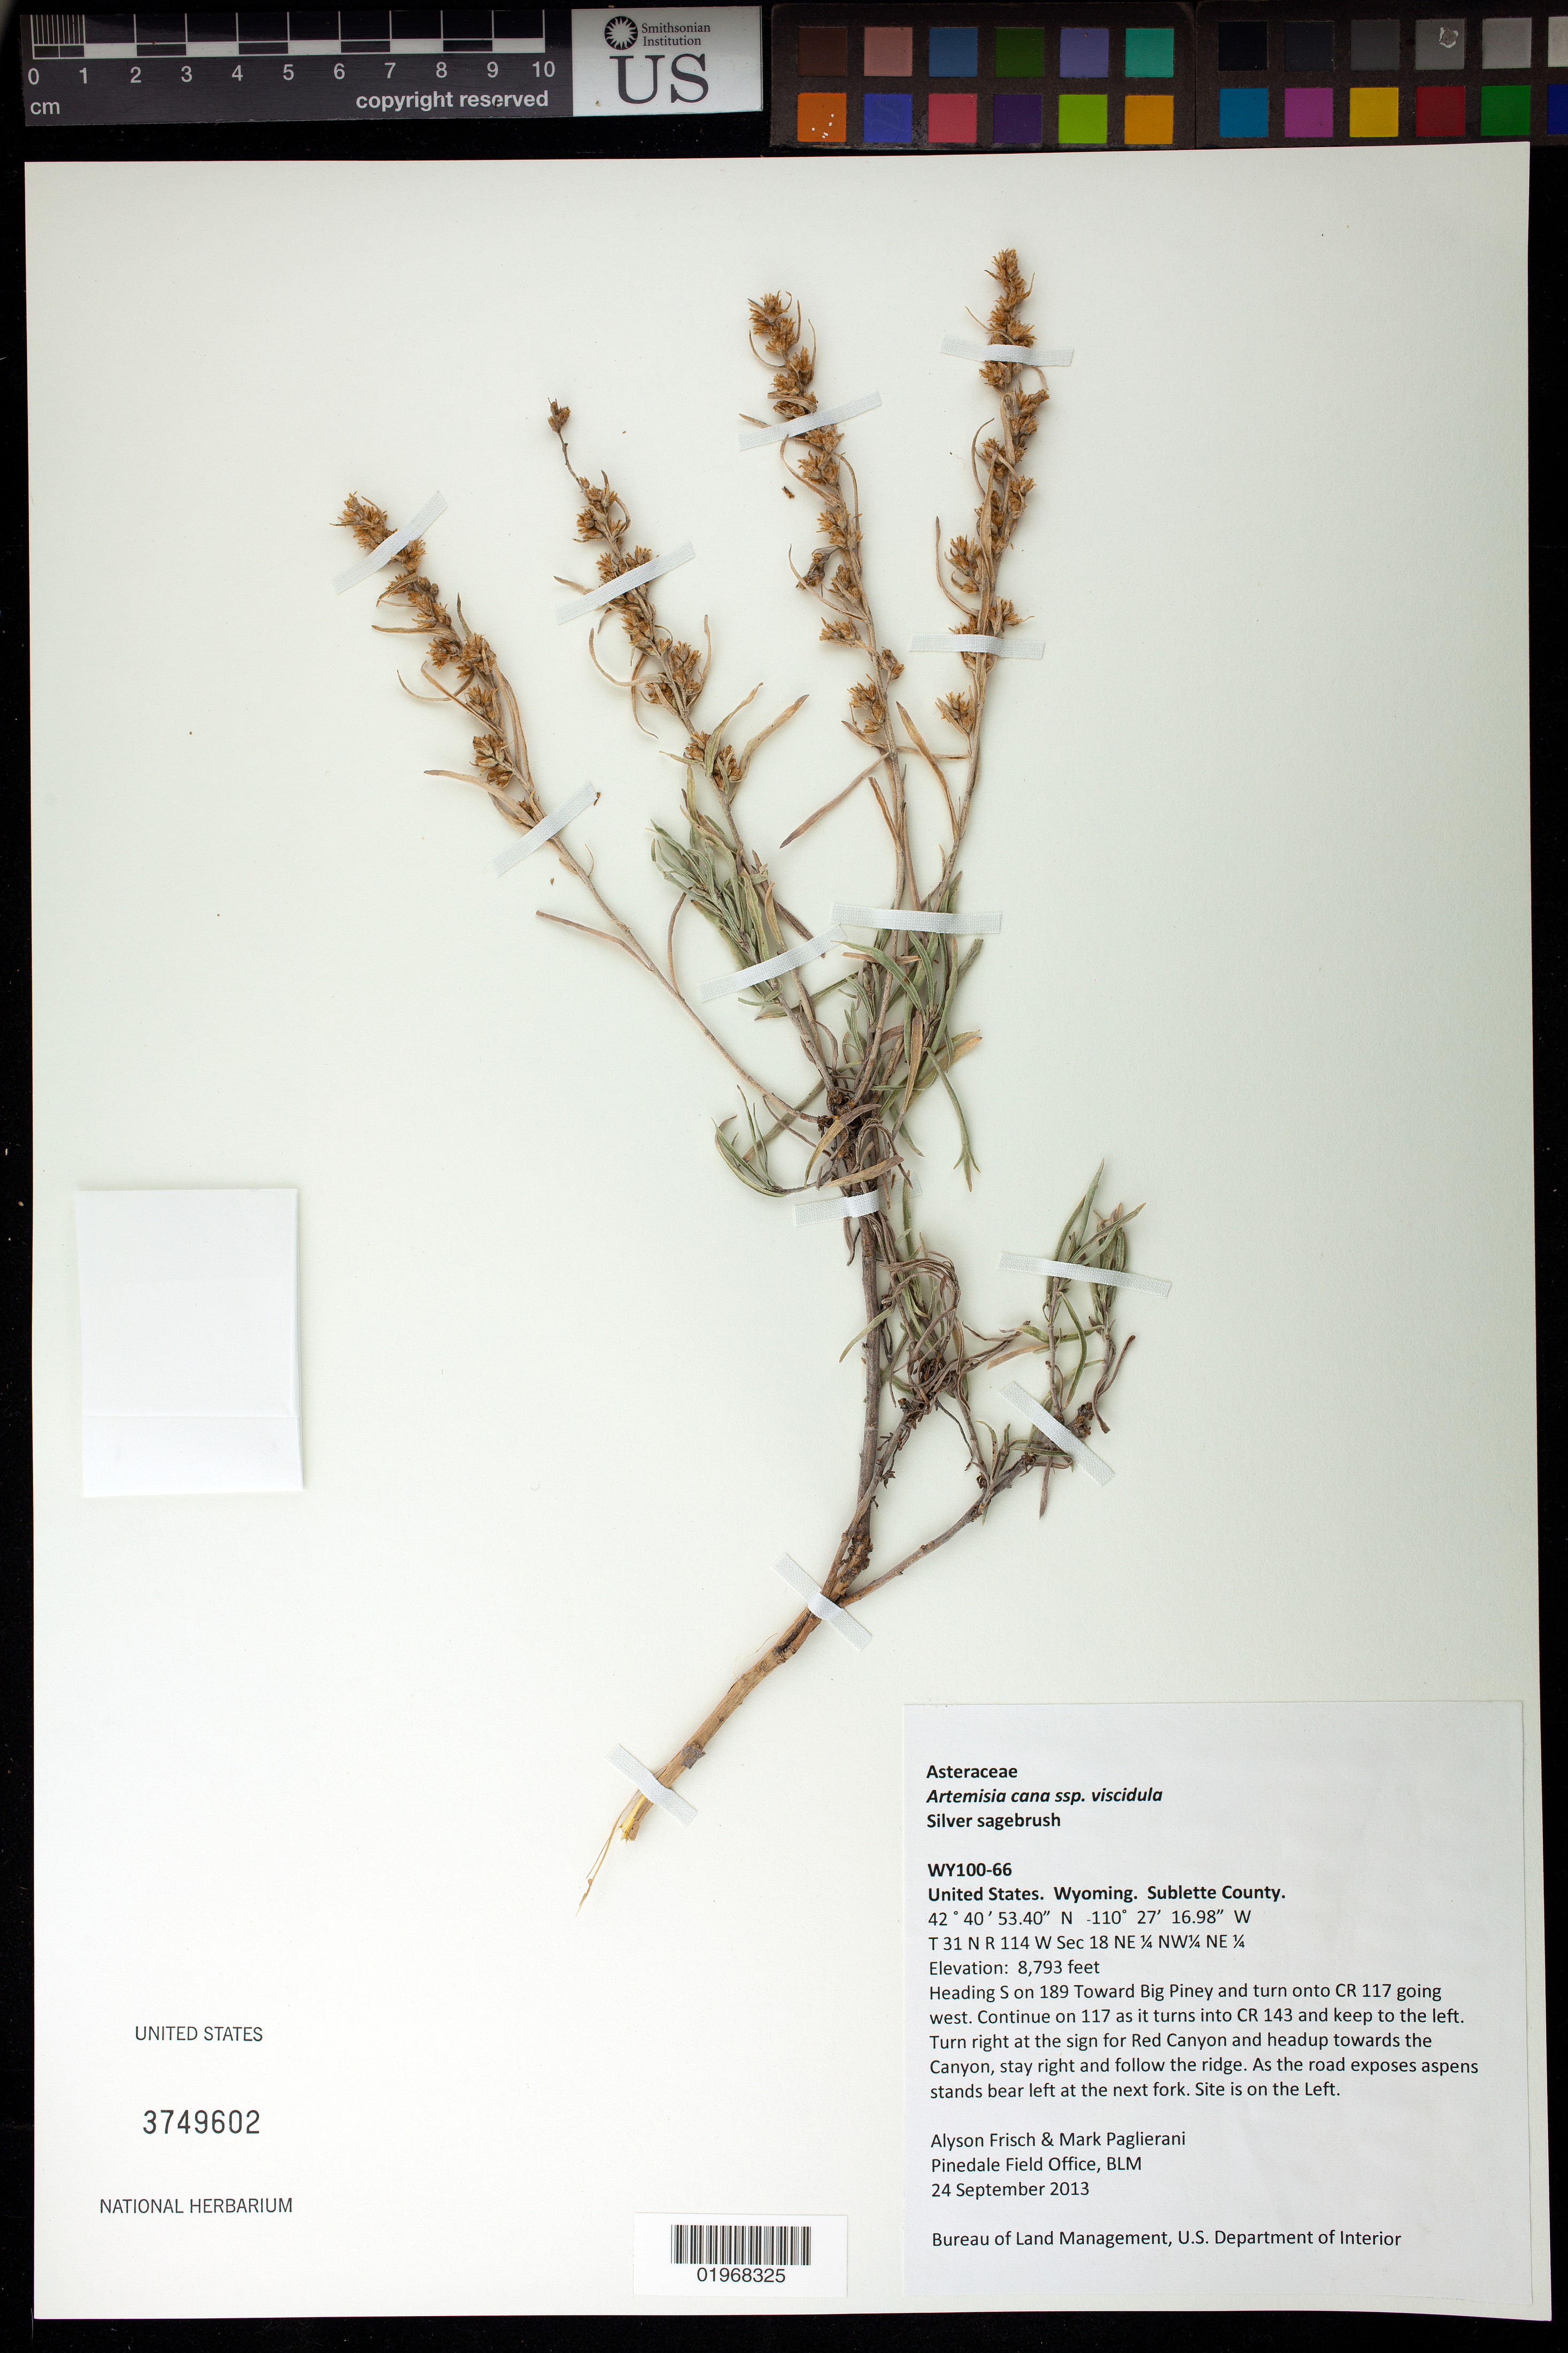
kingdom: Plantae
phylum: Tracheophyta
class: Magnoliopsida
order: Asterales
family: Asteraceae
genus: Artemisia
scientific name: Artemisia cana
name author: Pursh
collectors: A. Frisch & M. Paglierani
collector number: WY100-66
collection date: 2013-09-24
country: United States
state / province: Wyoming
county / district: Sublette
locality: Near Red Canyon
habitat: MLRA 43B Central Rocky Mountain Range and Forest Region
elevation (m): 2680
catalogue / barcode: US 3749602